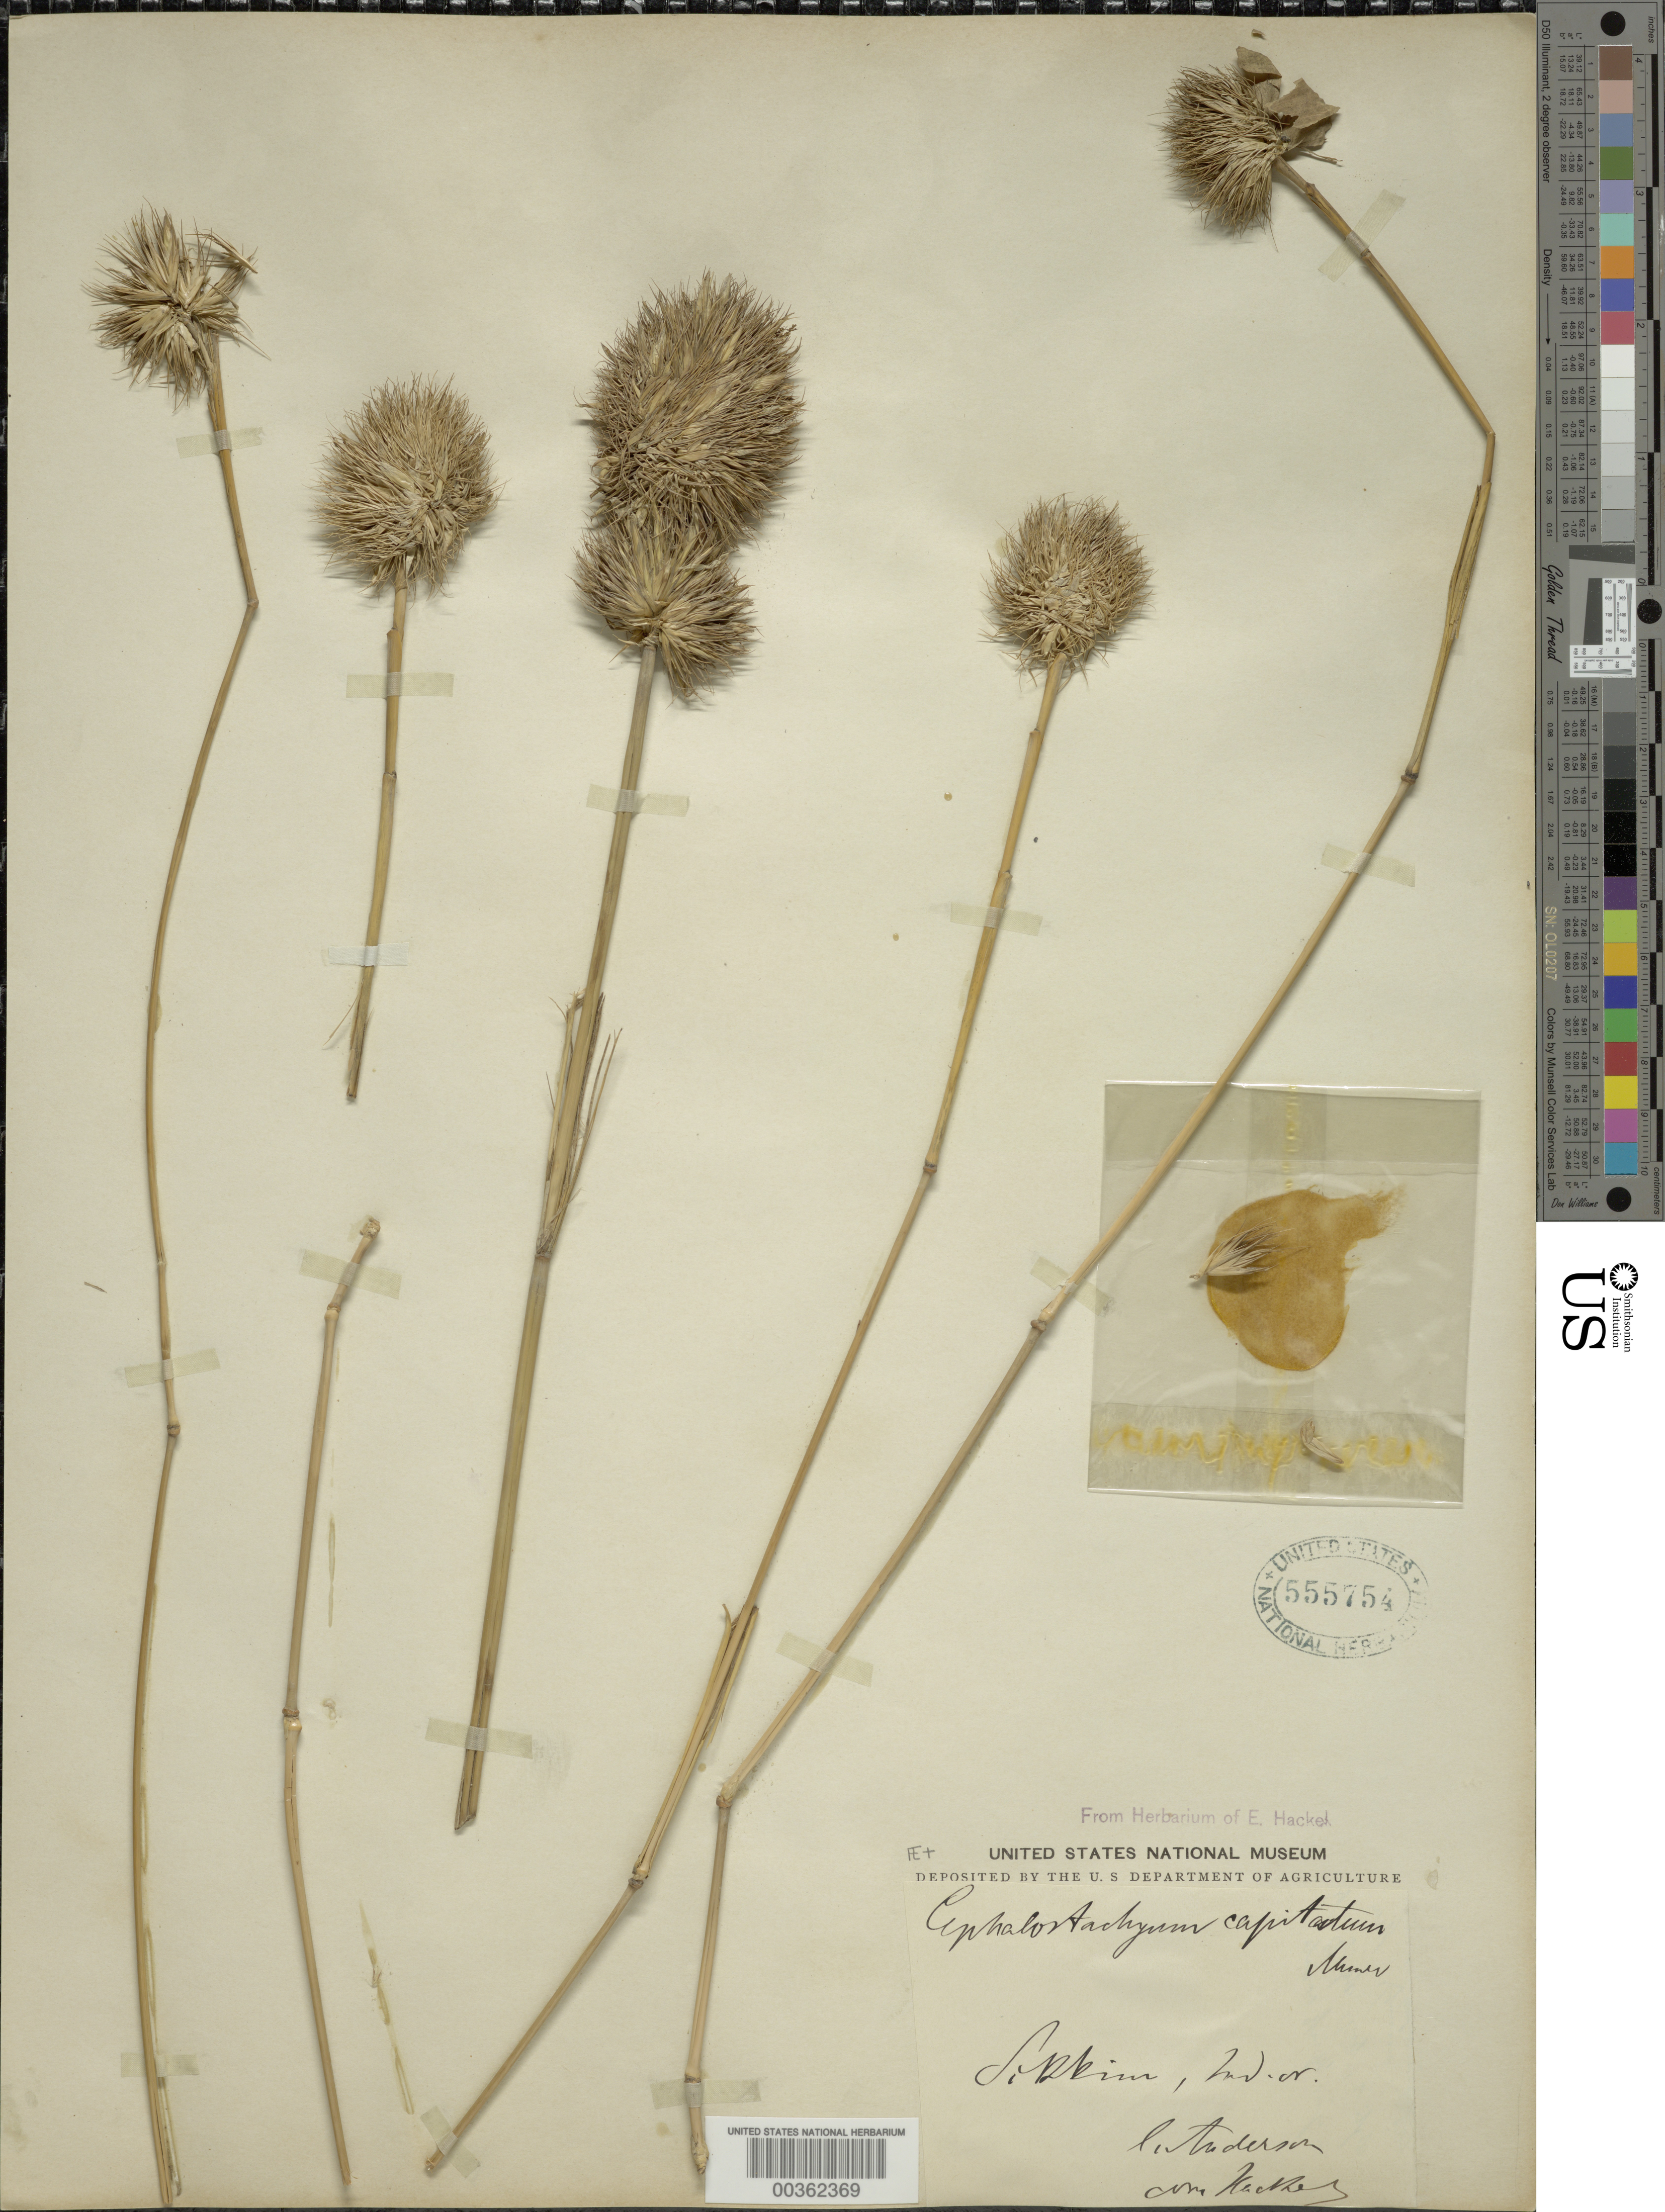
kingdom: Plantae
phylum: Tracheophyta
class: Liliopsida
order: Poales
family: Poaceae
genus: Cephalostachyum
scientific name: Cephalostachyum capitatum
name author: Munro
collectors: E. Hackel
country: India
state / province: Sikkim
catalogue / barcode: US 555754